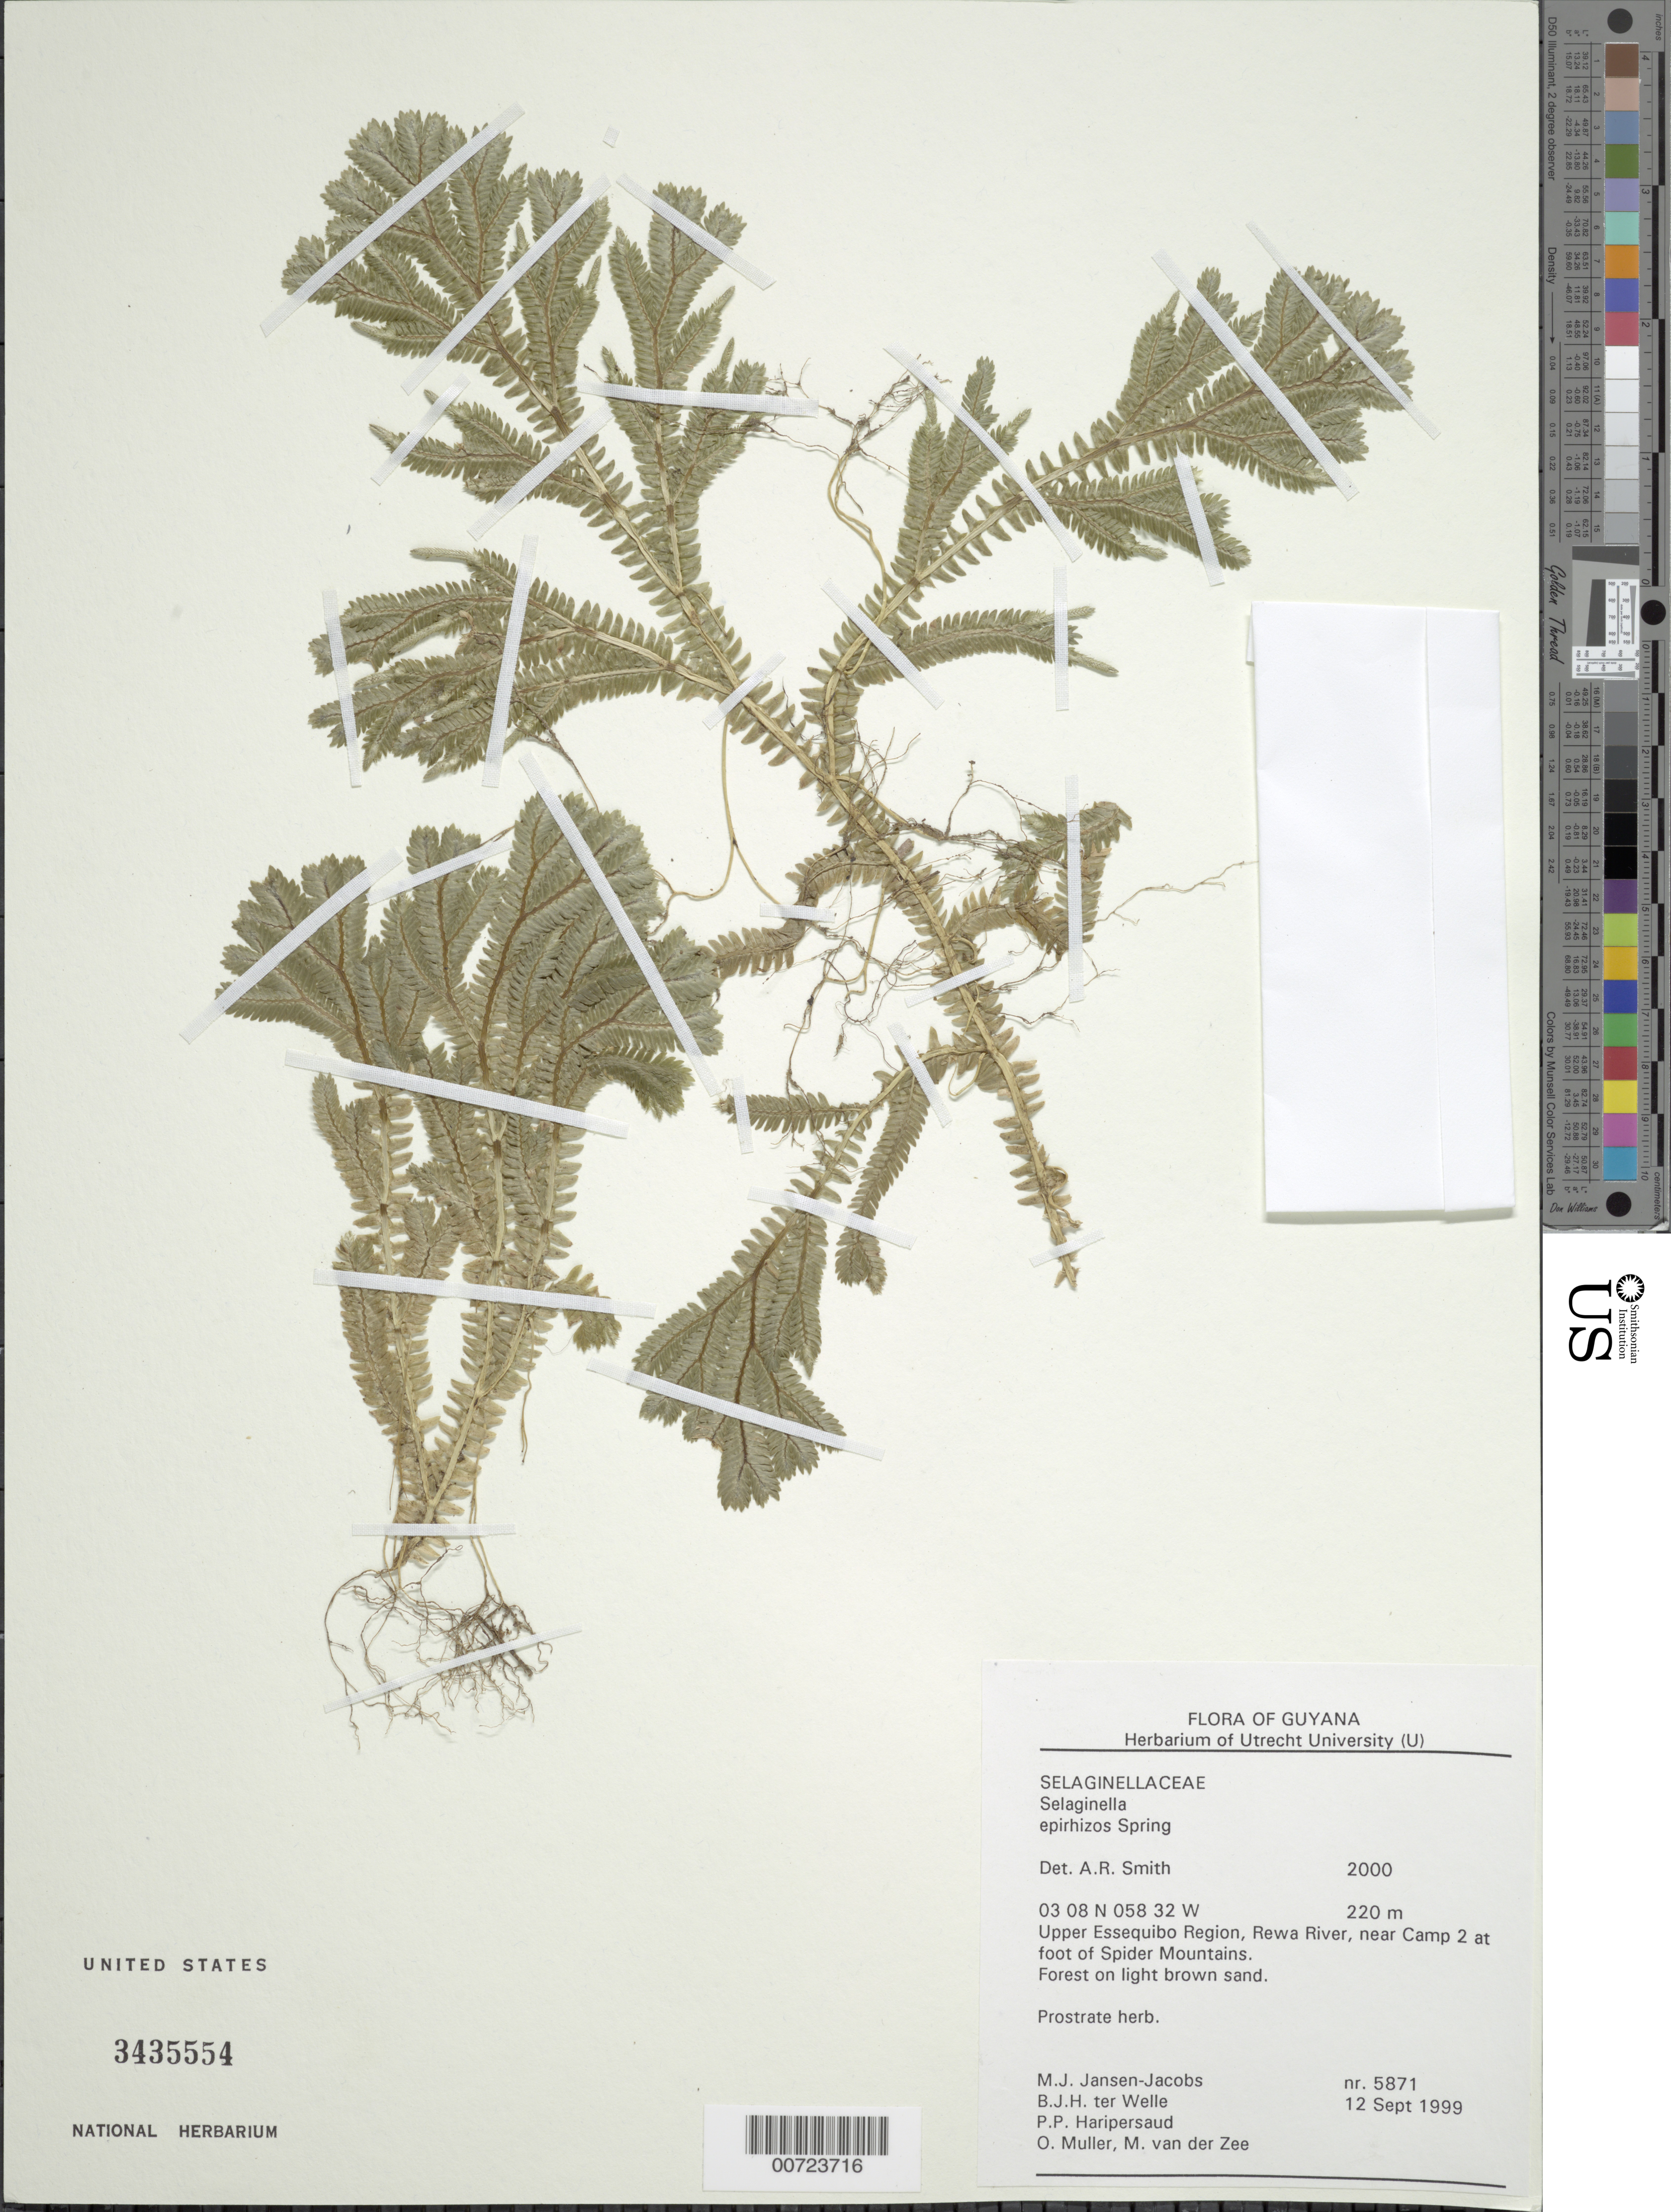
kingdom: Plantae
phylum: Tracheophyta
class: Lycopodiopsida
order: Selaginellales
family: Selaginellaceae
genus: Selaginella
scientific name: Selaginella epirrhizos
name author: Spring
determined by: Smith, Alan R., (UC)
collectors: M. J. Jansen-Jacobs, B. Welle, P. Haripersaud, O. Muller & M. van der Zee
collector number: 5871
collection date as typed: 12-Sep-99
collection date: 1999-09-12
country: Guyana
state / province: U. Takutu-U. Essequibo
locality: Rewa River, at foot of Spider Mts., near camp 2, Upper Essequibo Region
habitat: Forest on light brown sand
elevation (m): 220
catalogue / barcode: US 3435554